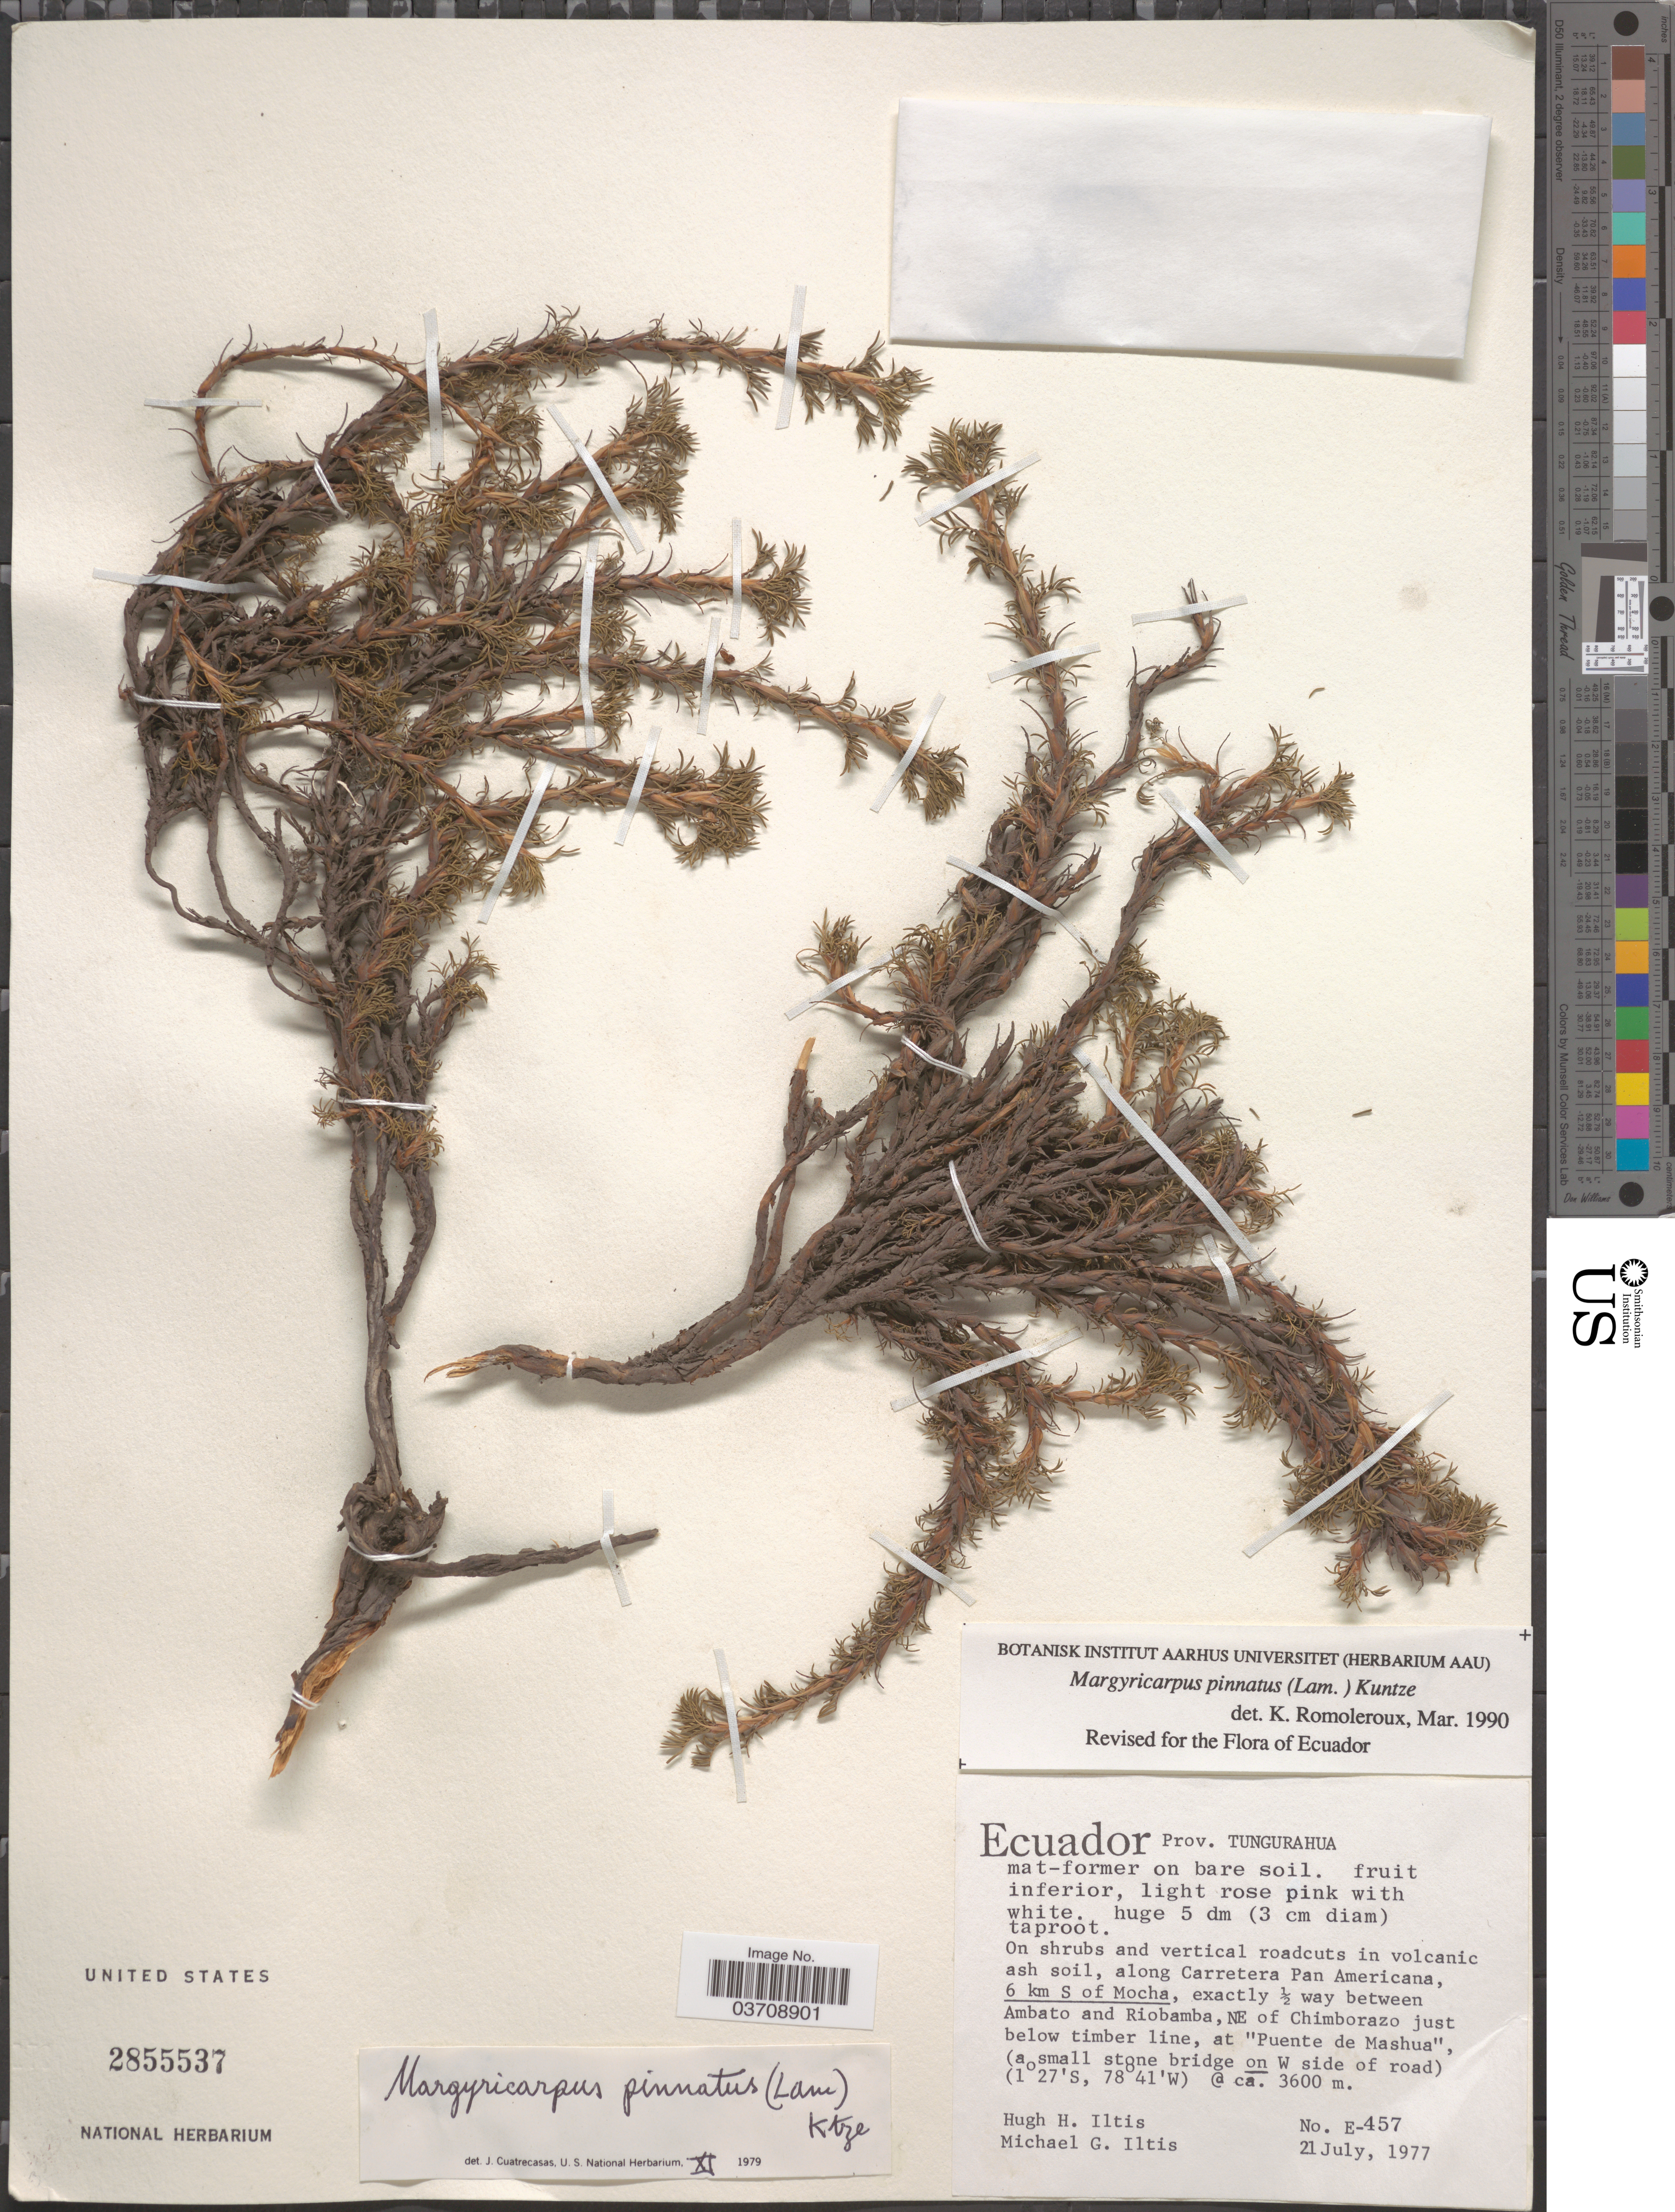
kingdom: Plantae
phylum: Tracheophyta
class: Magnoliopsida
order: Rosales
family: Rosaceae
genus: Margyricarpus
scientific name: Margyricarpus pinnatus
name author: (Lam.) Kuntze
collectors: H. H. Iltis & M. G. Iltis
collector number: E-457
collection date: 1977-07-21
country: Ecuador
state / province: Tungurahua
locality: Along Carretera Pan Americana, 6 km S of Mocha, exactly ½ way between Ambato and Riobamba, NE of Chimborazo just below timber line, at 'Puente de Mashua', (a small stone bridge on W side of road).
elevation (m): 3600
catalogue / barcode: US 2855537